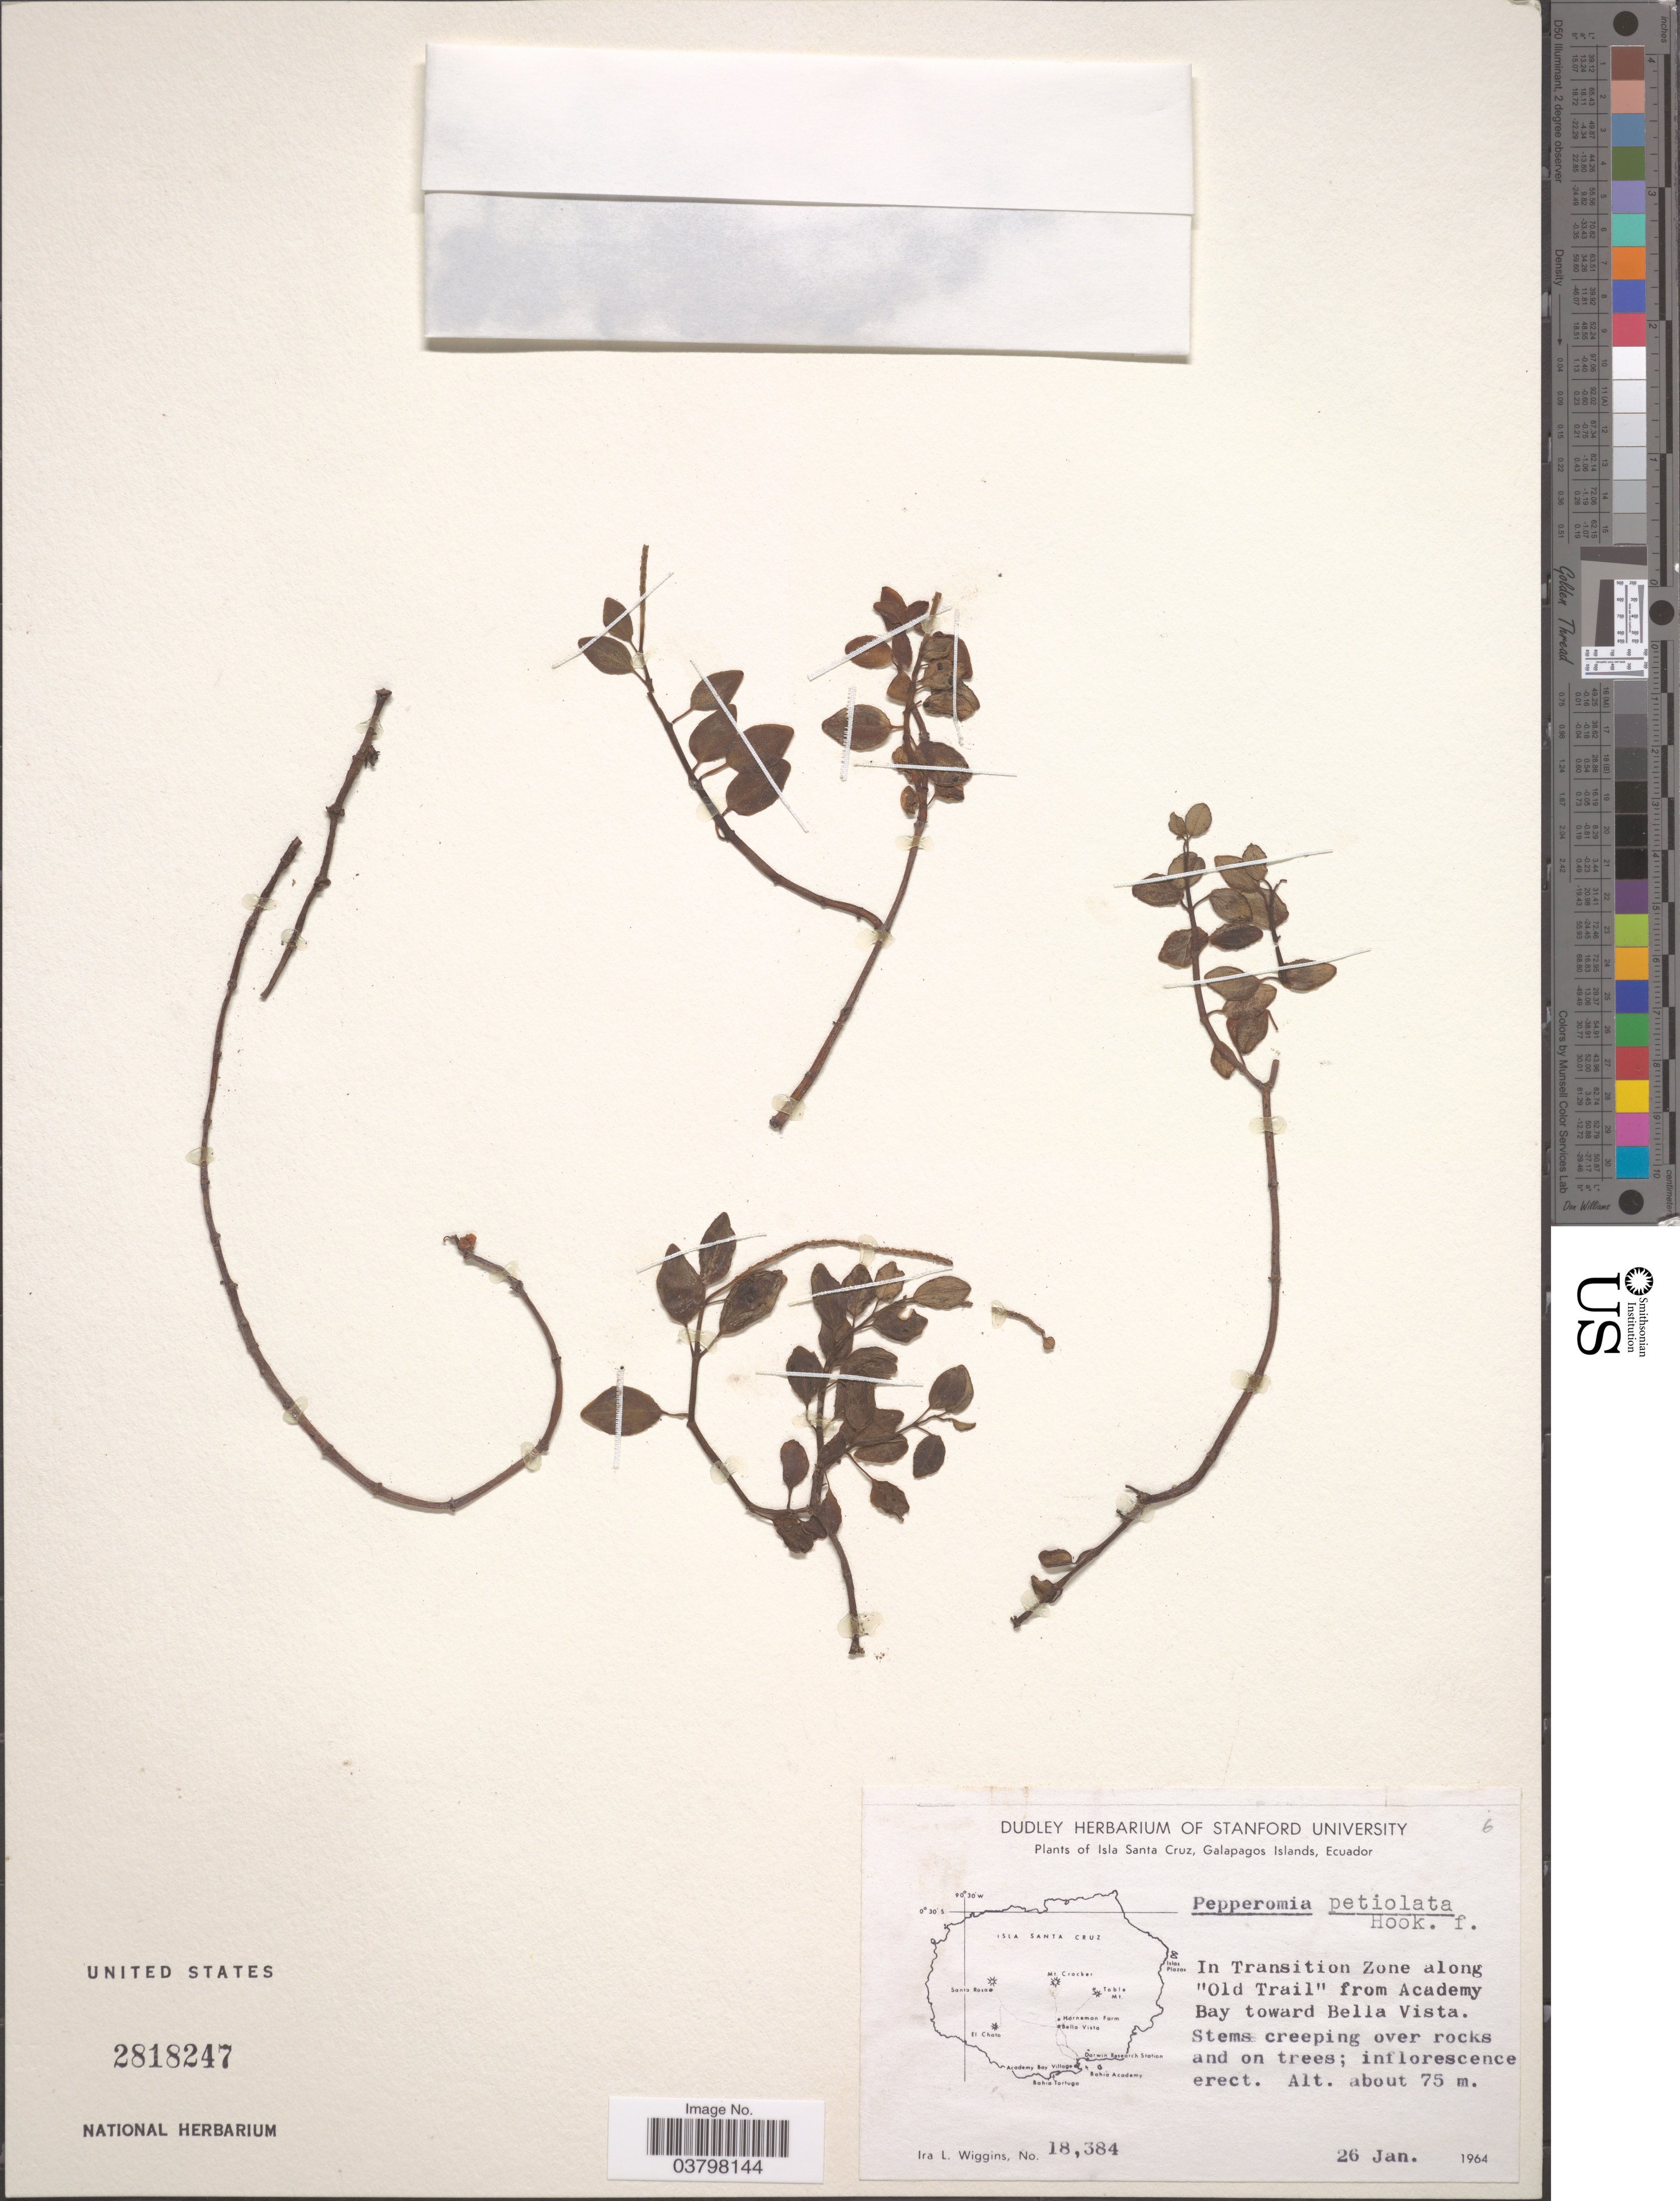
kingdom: Plantae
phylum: Tracheophyta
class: Magnoliopsida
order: Piperales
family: Piperaceae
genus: Peperomia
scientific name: Peperomia petiolata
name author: Hook. f.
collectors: I. L. Wiggins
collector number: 18384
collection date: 1964-01-26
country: Ecuador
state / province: Colón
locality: Isla Santa Cruz, Galapagos Islands. In Transition Zone along "Old Trail" from Academy Bay toward Bella Vista.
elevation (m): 75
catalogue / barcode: US 2818247